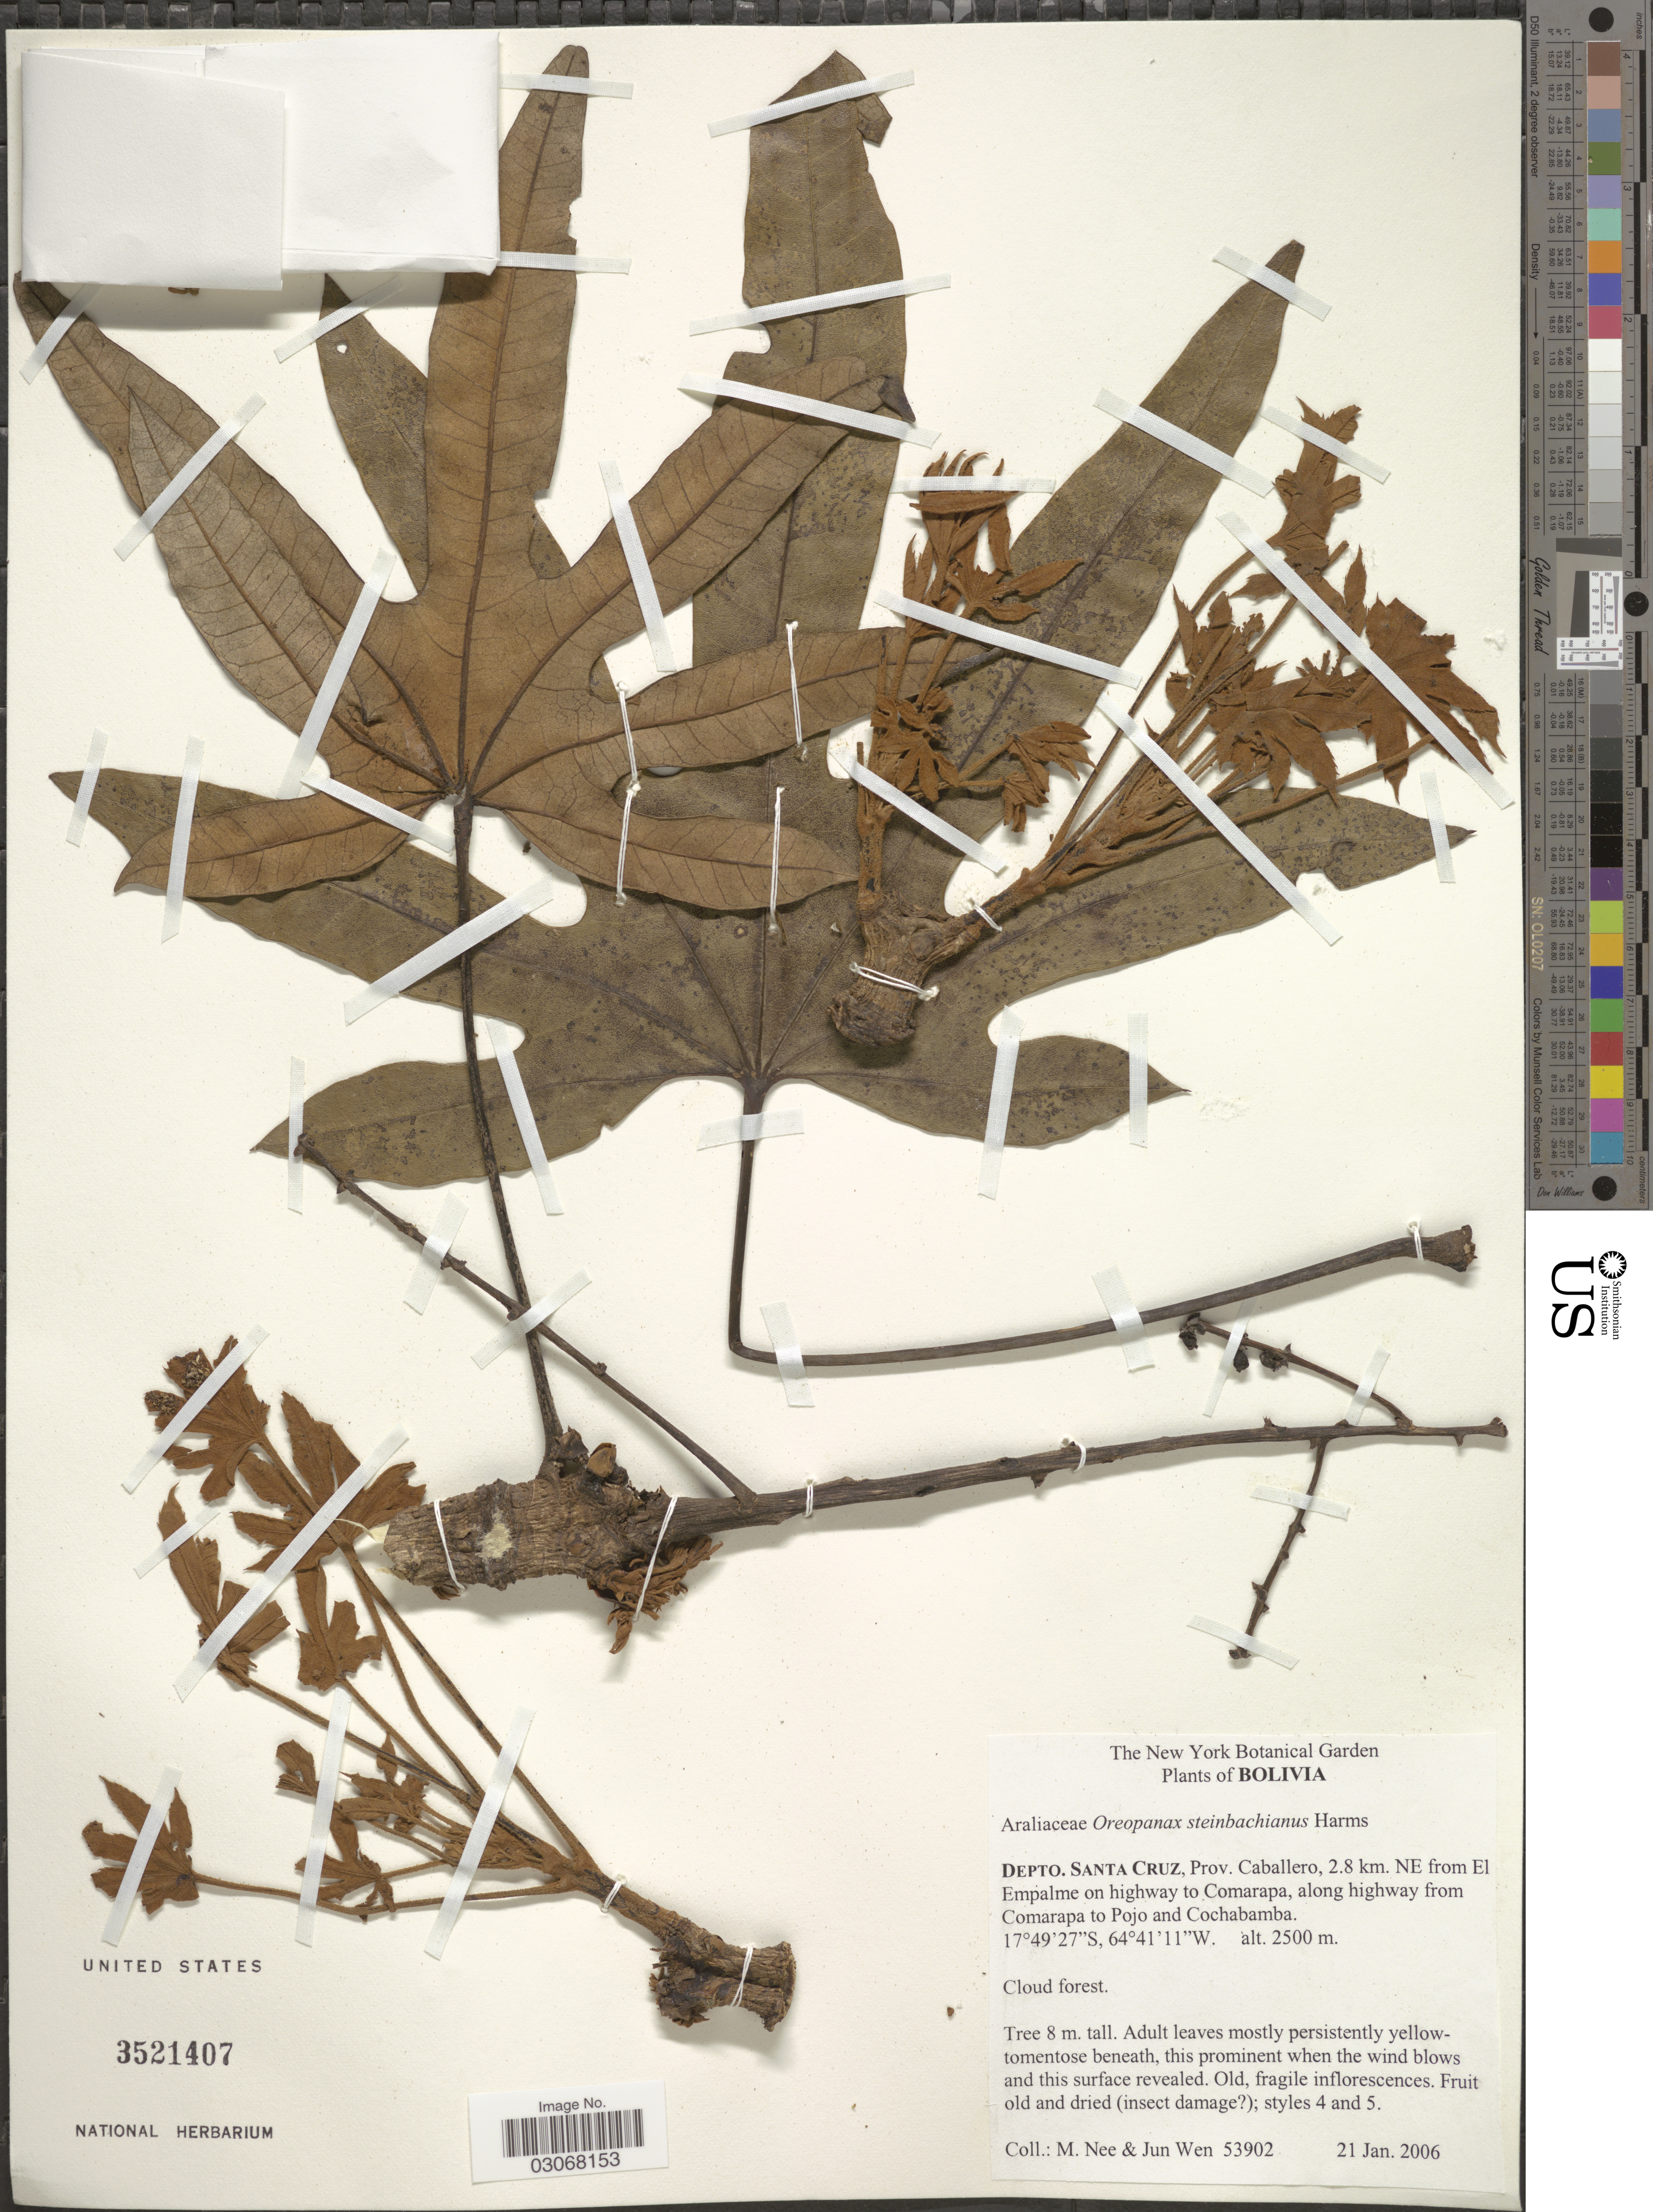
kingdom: Plantae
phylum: Tracheophyta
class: Magnoliopsida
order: Apiales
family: Araliaceae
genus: Oreopanax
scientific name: Oreopanax steinbachianus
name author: Harms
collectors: M. Nee & J. Wen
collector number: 53902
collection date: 2006-01-21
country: Bolivia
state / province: Santa Cruz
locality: Depto. Santa Cruz, Prov. Caballero, 2.8 km. NE from El Empalme on highway to Comarapa, along highway from Comarapa to Pojo and Cochabamba.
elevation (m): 2500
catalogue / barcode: US 3521407